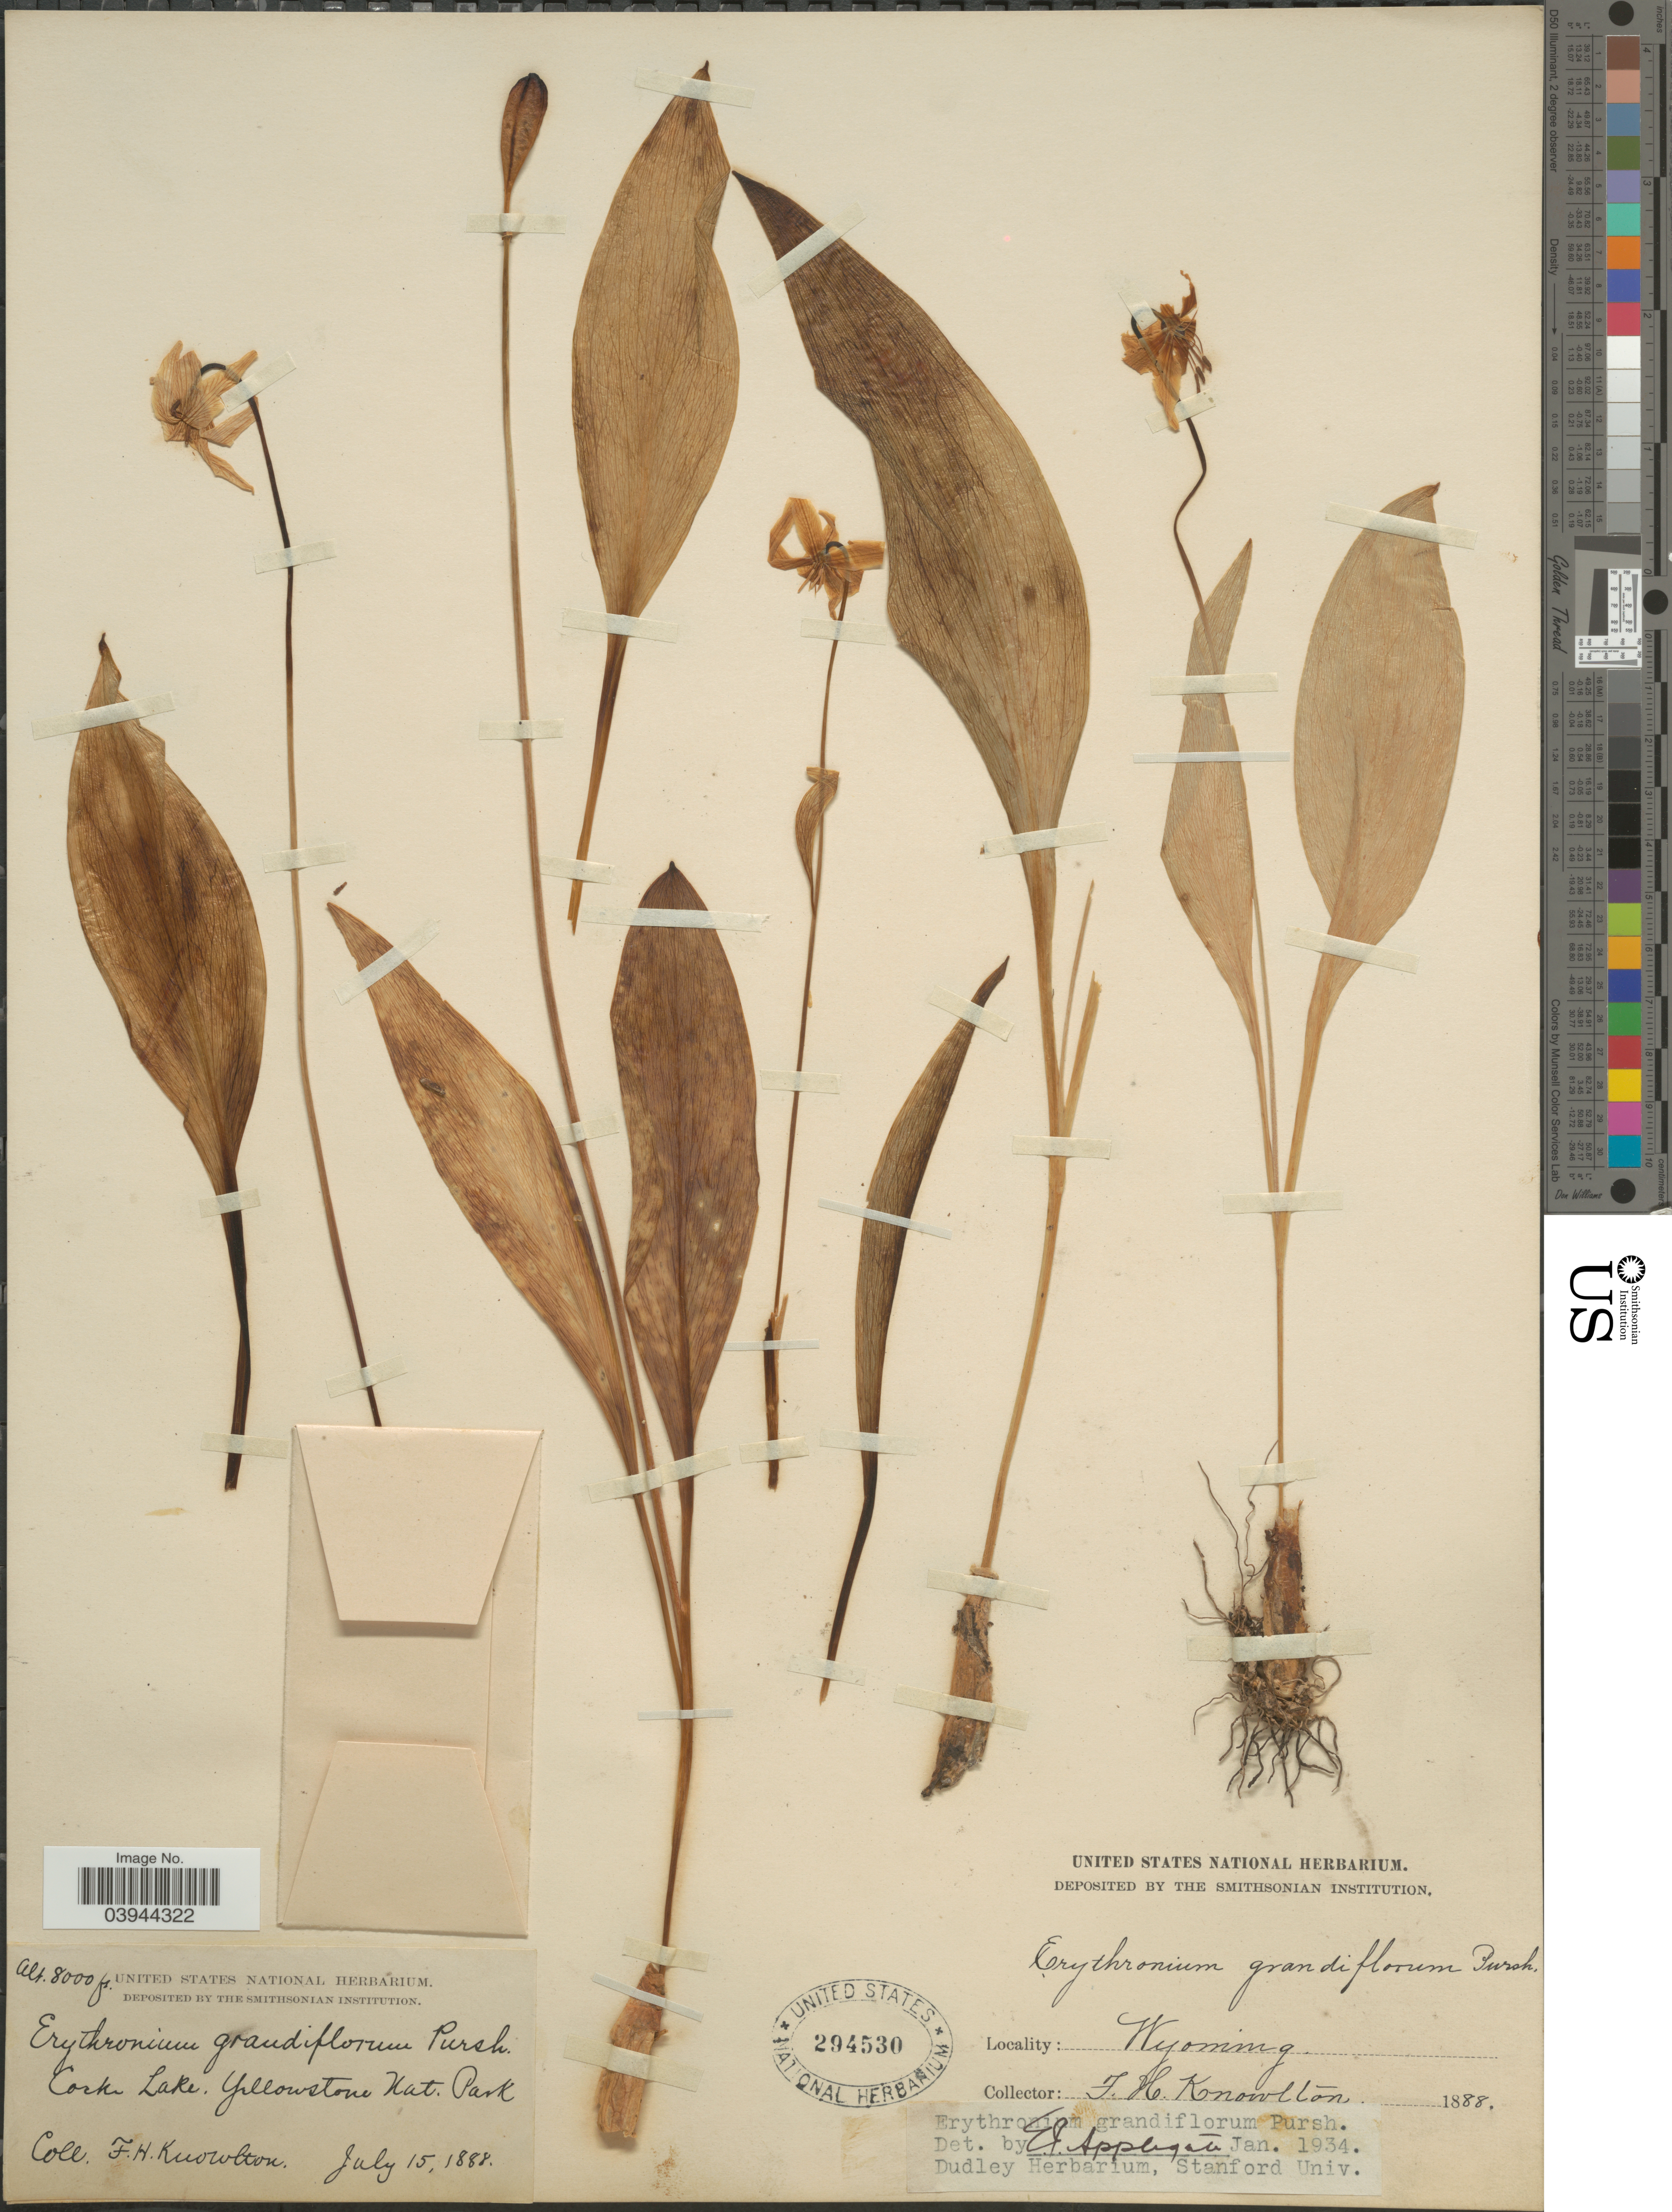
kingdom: Plantae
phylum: Tracheophyta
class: Liliopsida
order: Liliales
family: Liliaceae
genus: Erythronium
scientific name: Erythronium grandiflorum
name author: Pursh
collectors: F. H. Knowlton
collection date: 1888-07-15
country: United States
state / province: Wyoming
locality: Corke Lake, Yellowstone Nat. Park.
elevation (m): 2438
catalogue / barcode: US 294530